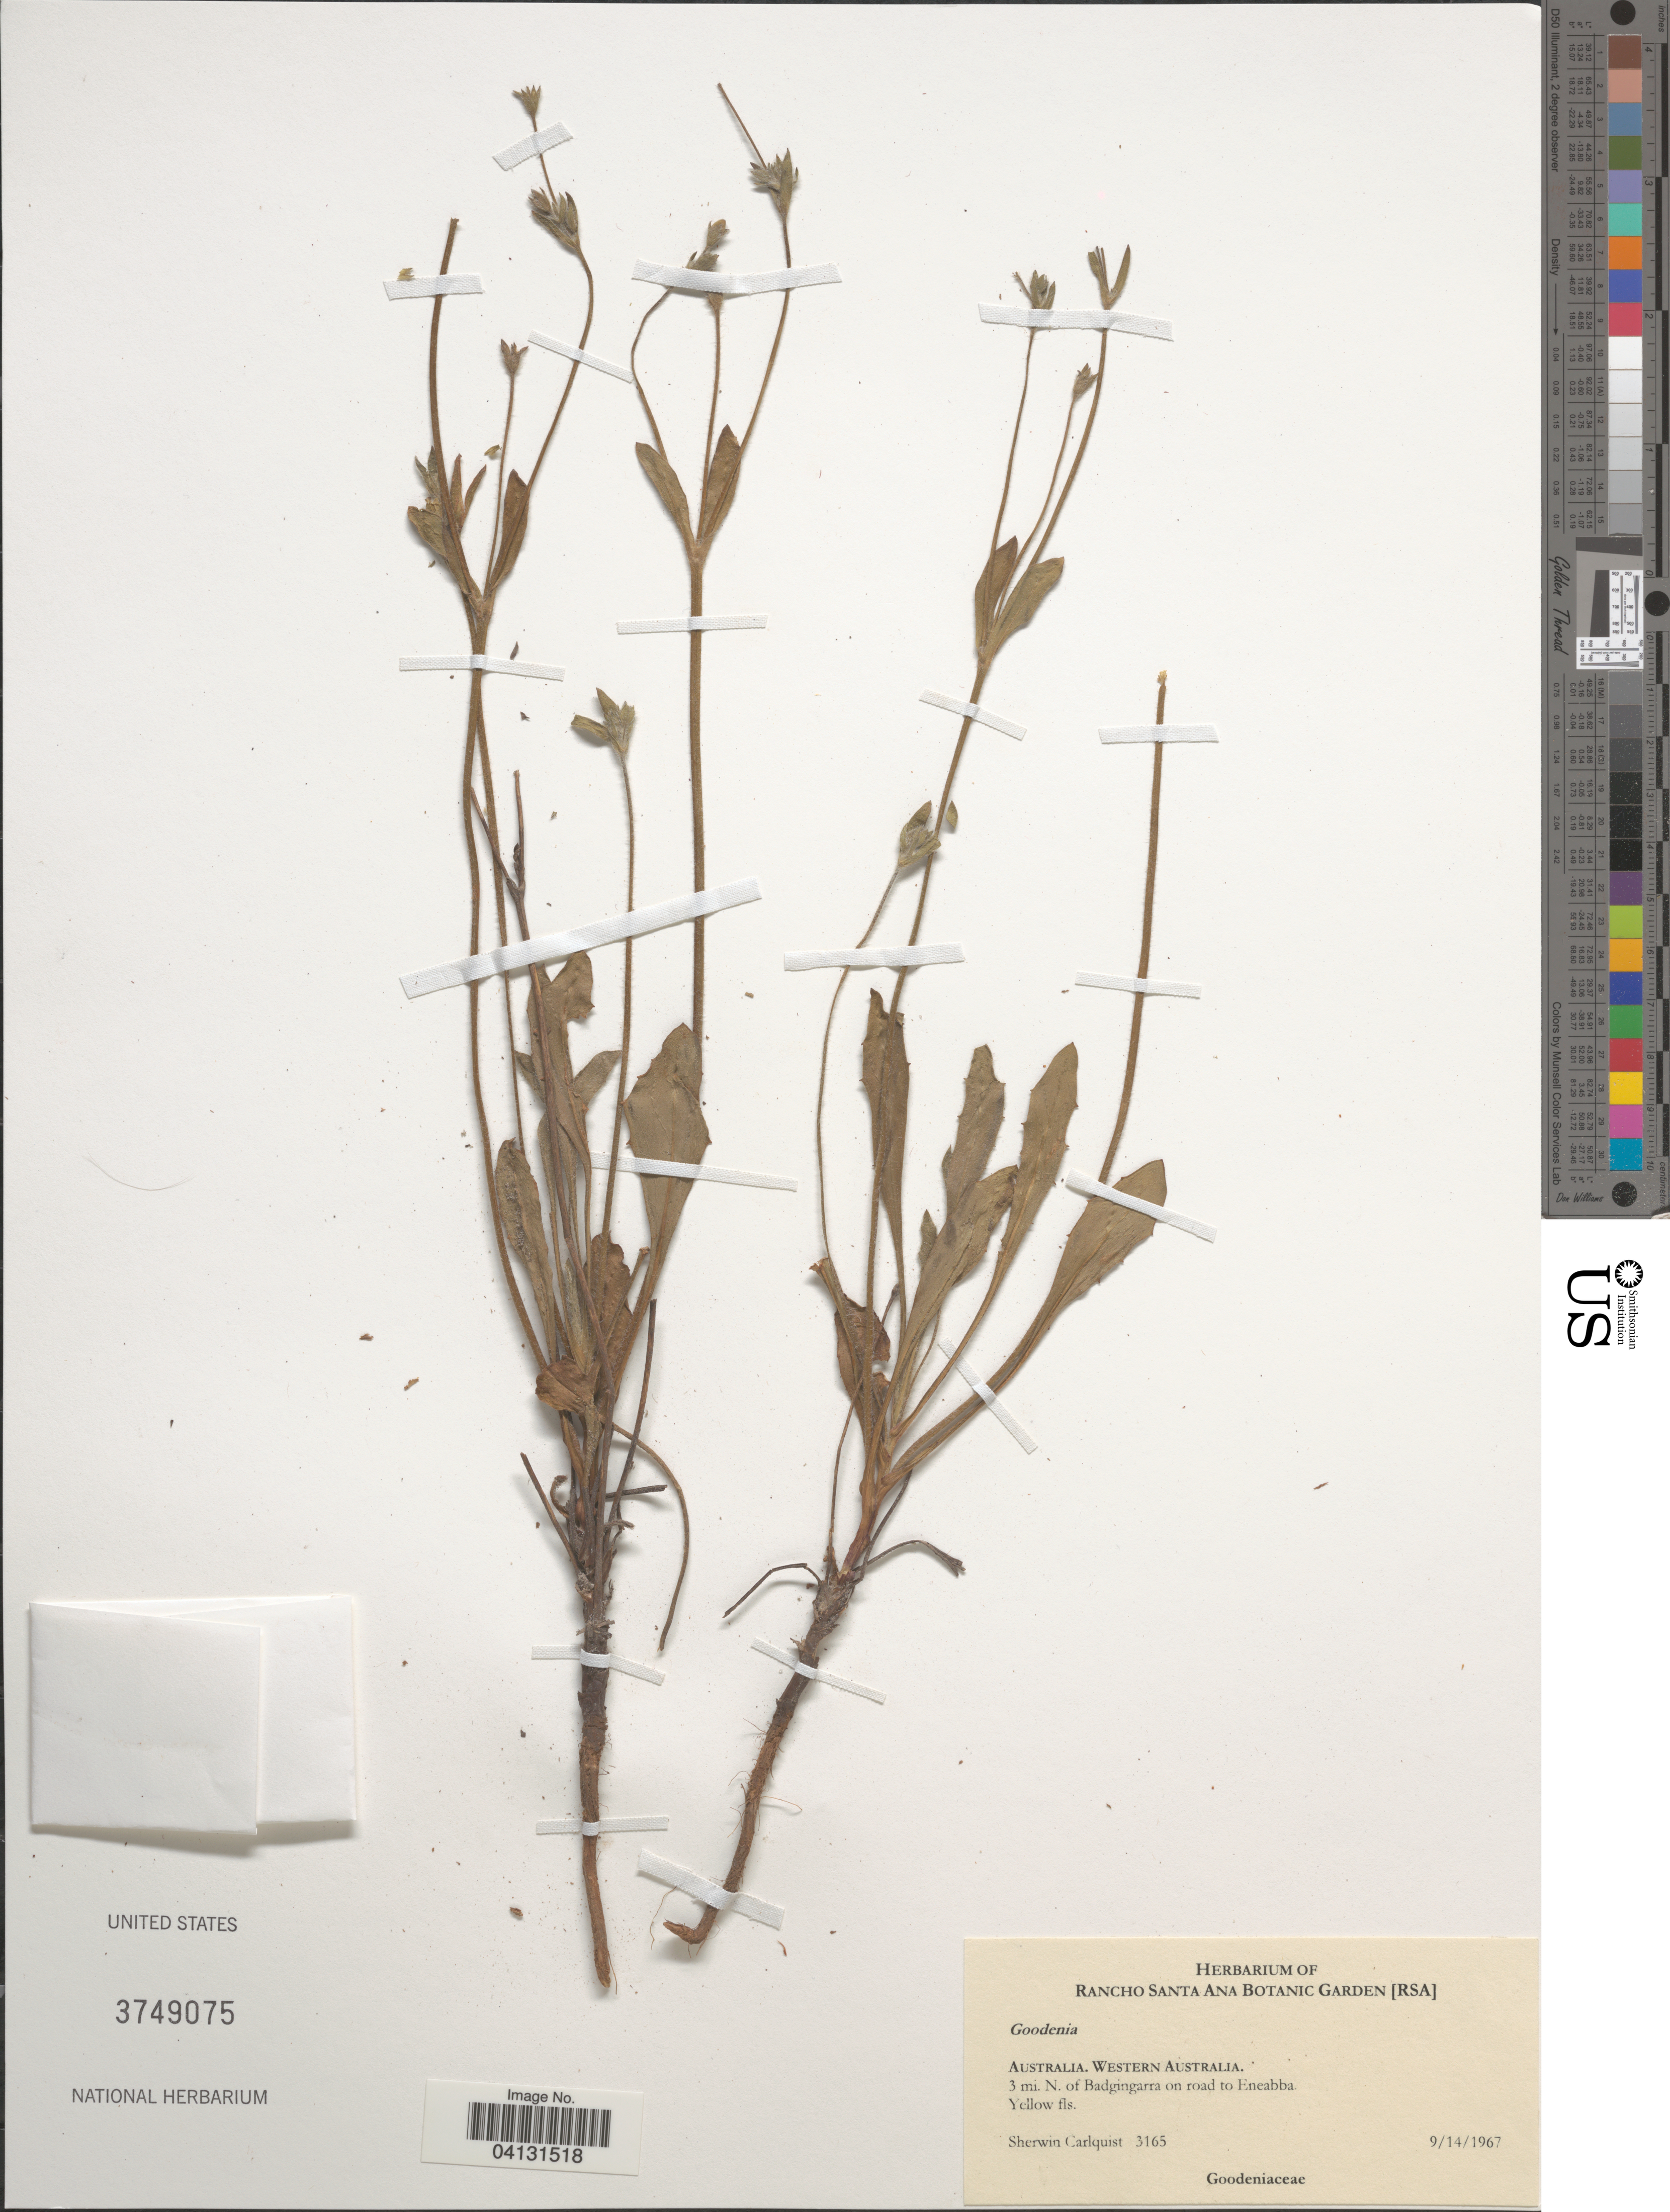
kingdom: Plantae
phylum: Tracheophyta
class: Magnoliopsida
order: Asterales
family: Goodeniaceae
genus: Goodenia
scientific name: Goodenia sp.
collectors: S. Carlquist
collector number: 3165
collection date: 1967-09-14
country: Australia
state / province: Western Australia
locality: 3 mi. N. of Badgingarra on road to Eneabba.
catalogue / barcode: US 3749075